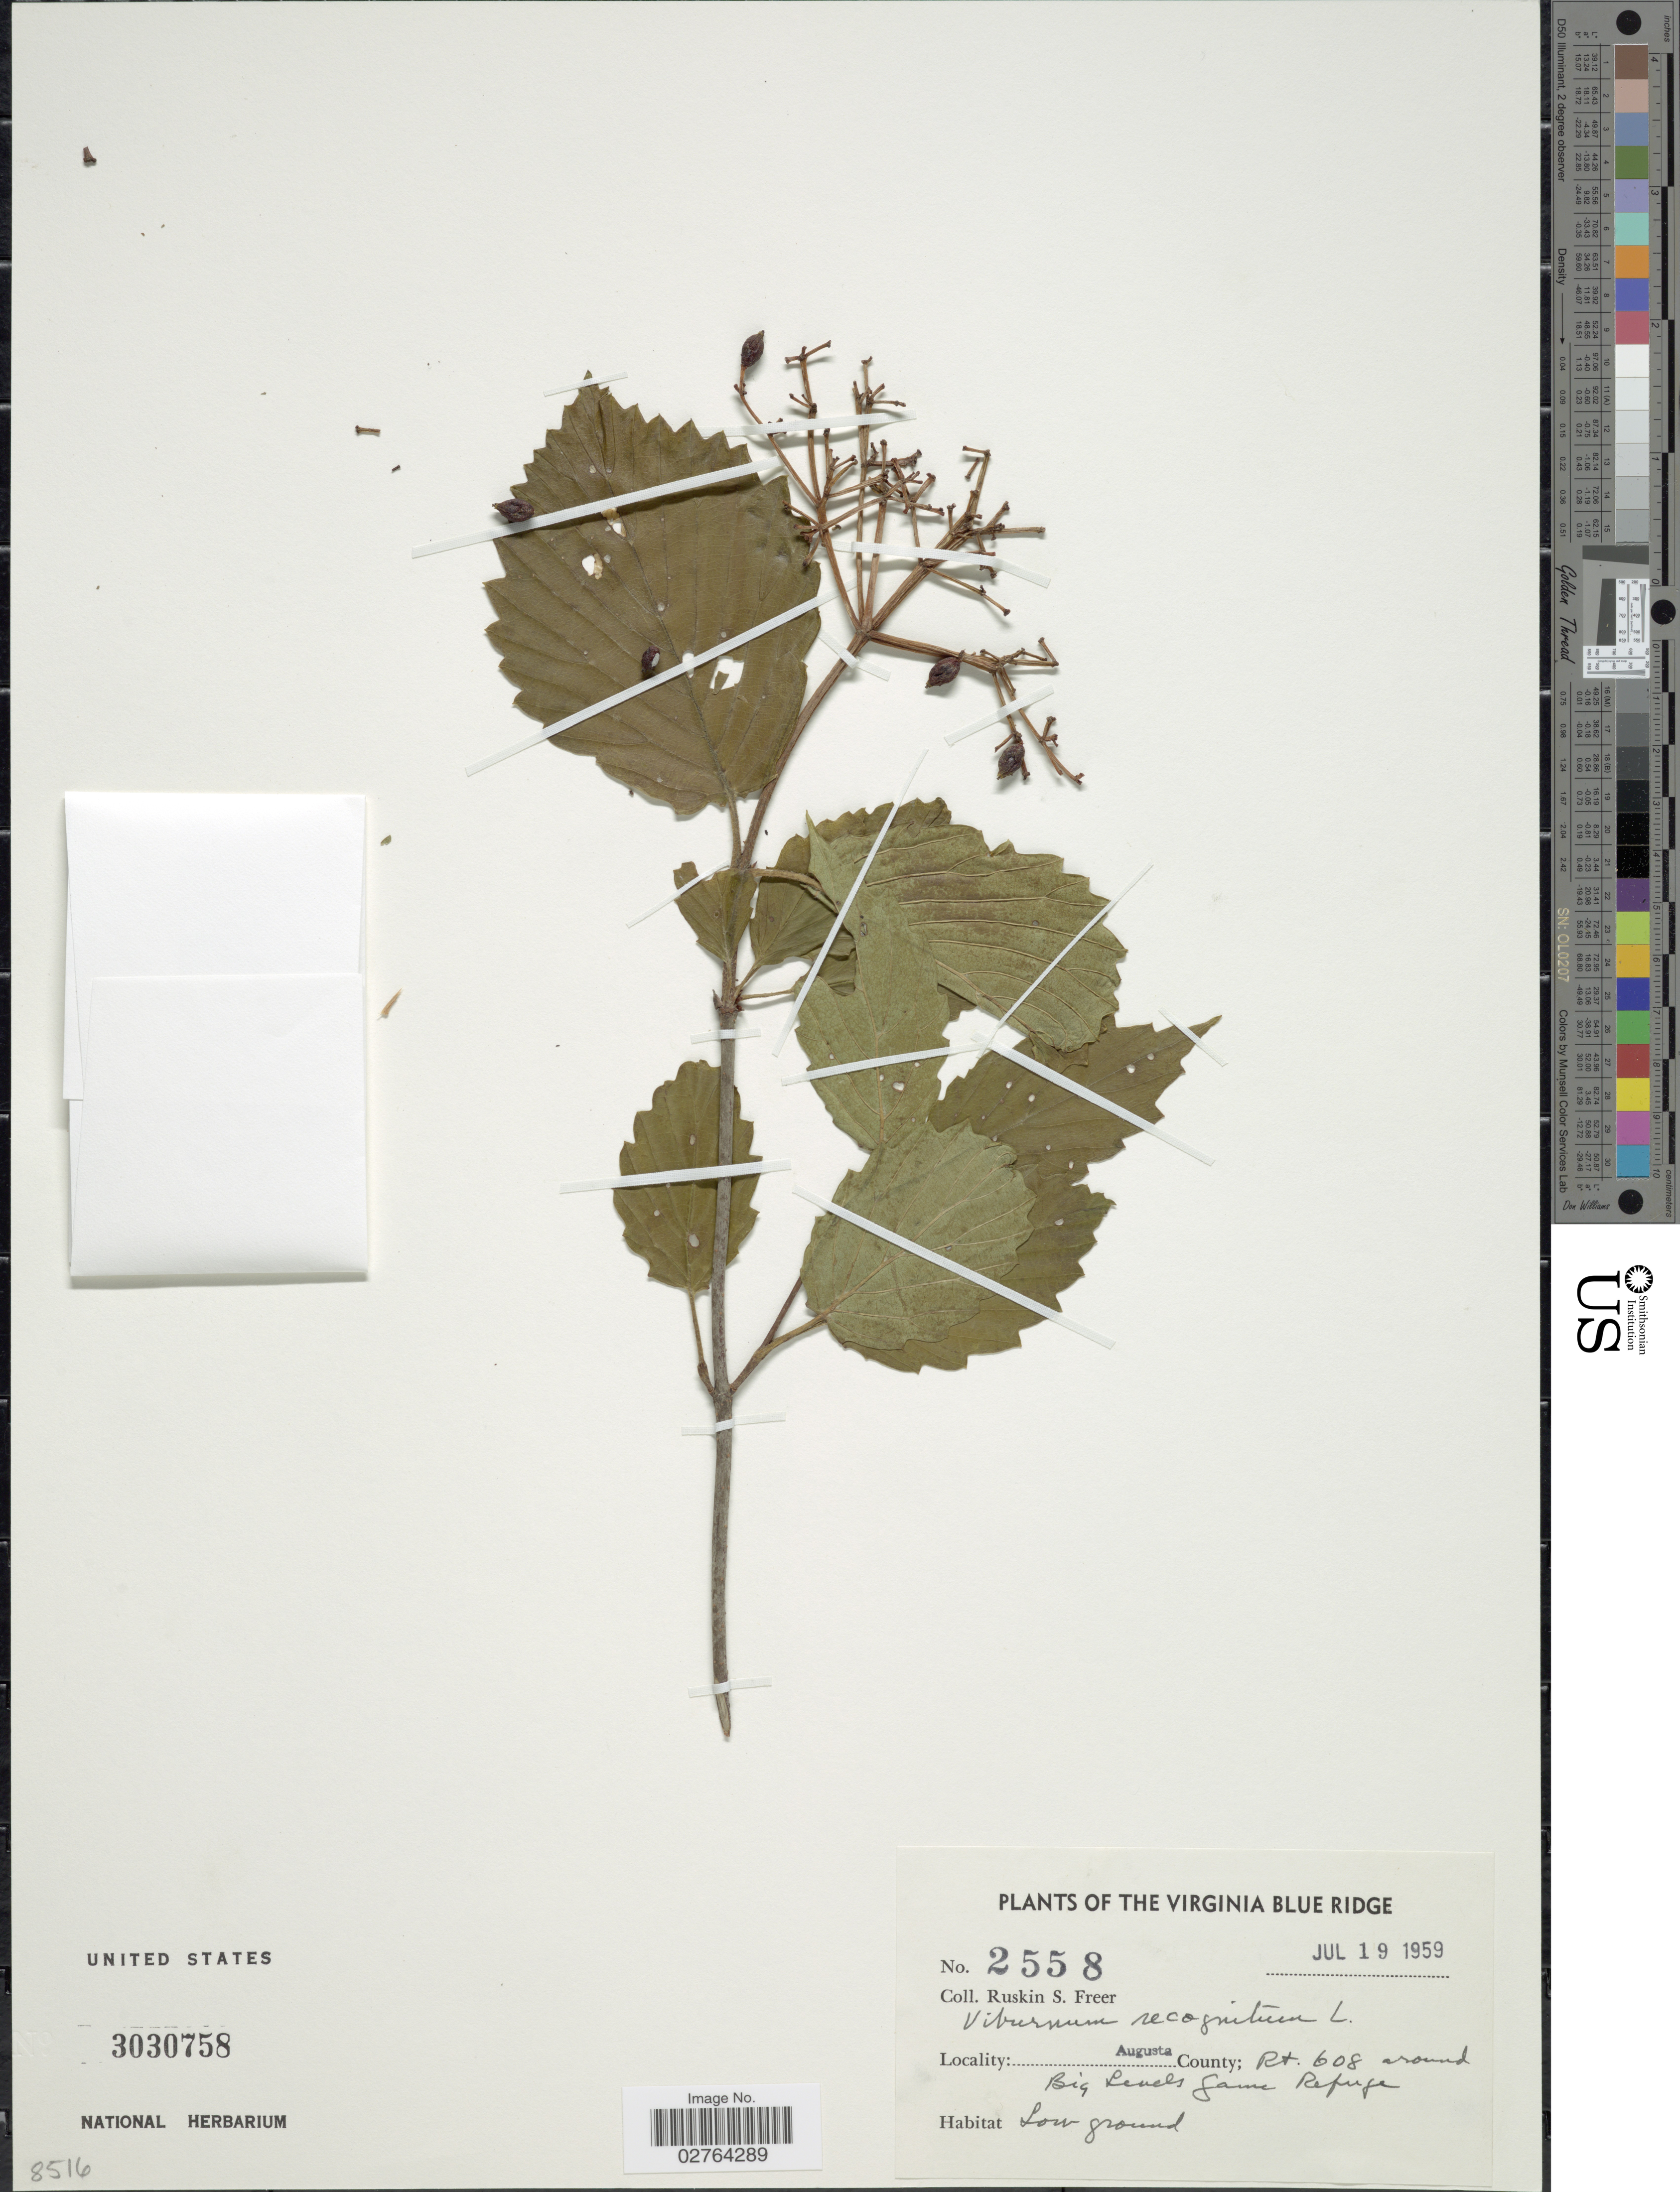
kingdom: Plantae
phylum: Tracheophyta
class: Magnoliopsida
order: Dipsacales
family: Viburnaceae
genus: Viburnum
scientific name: Viburnum recognitum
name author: Fernald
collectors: R. Freer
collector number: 2558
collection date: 1959-07-19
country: United States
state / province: Virginia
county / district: Augusta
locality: Virginia Blue Ridge. Augusta County; Rt. 608 around Big Levels Game Refuge.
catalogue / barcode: US 3030758